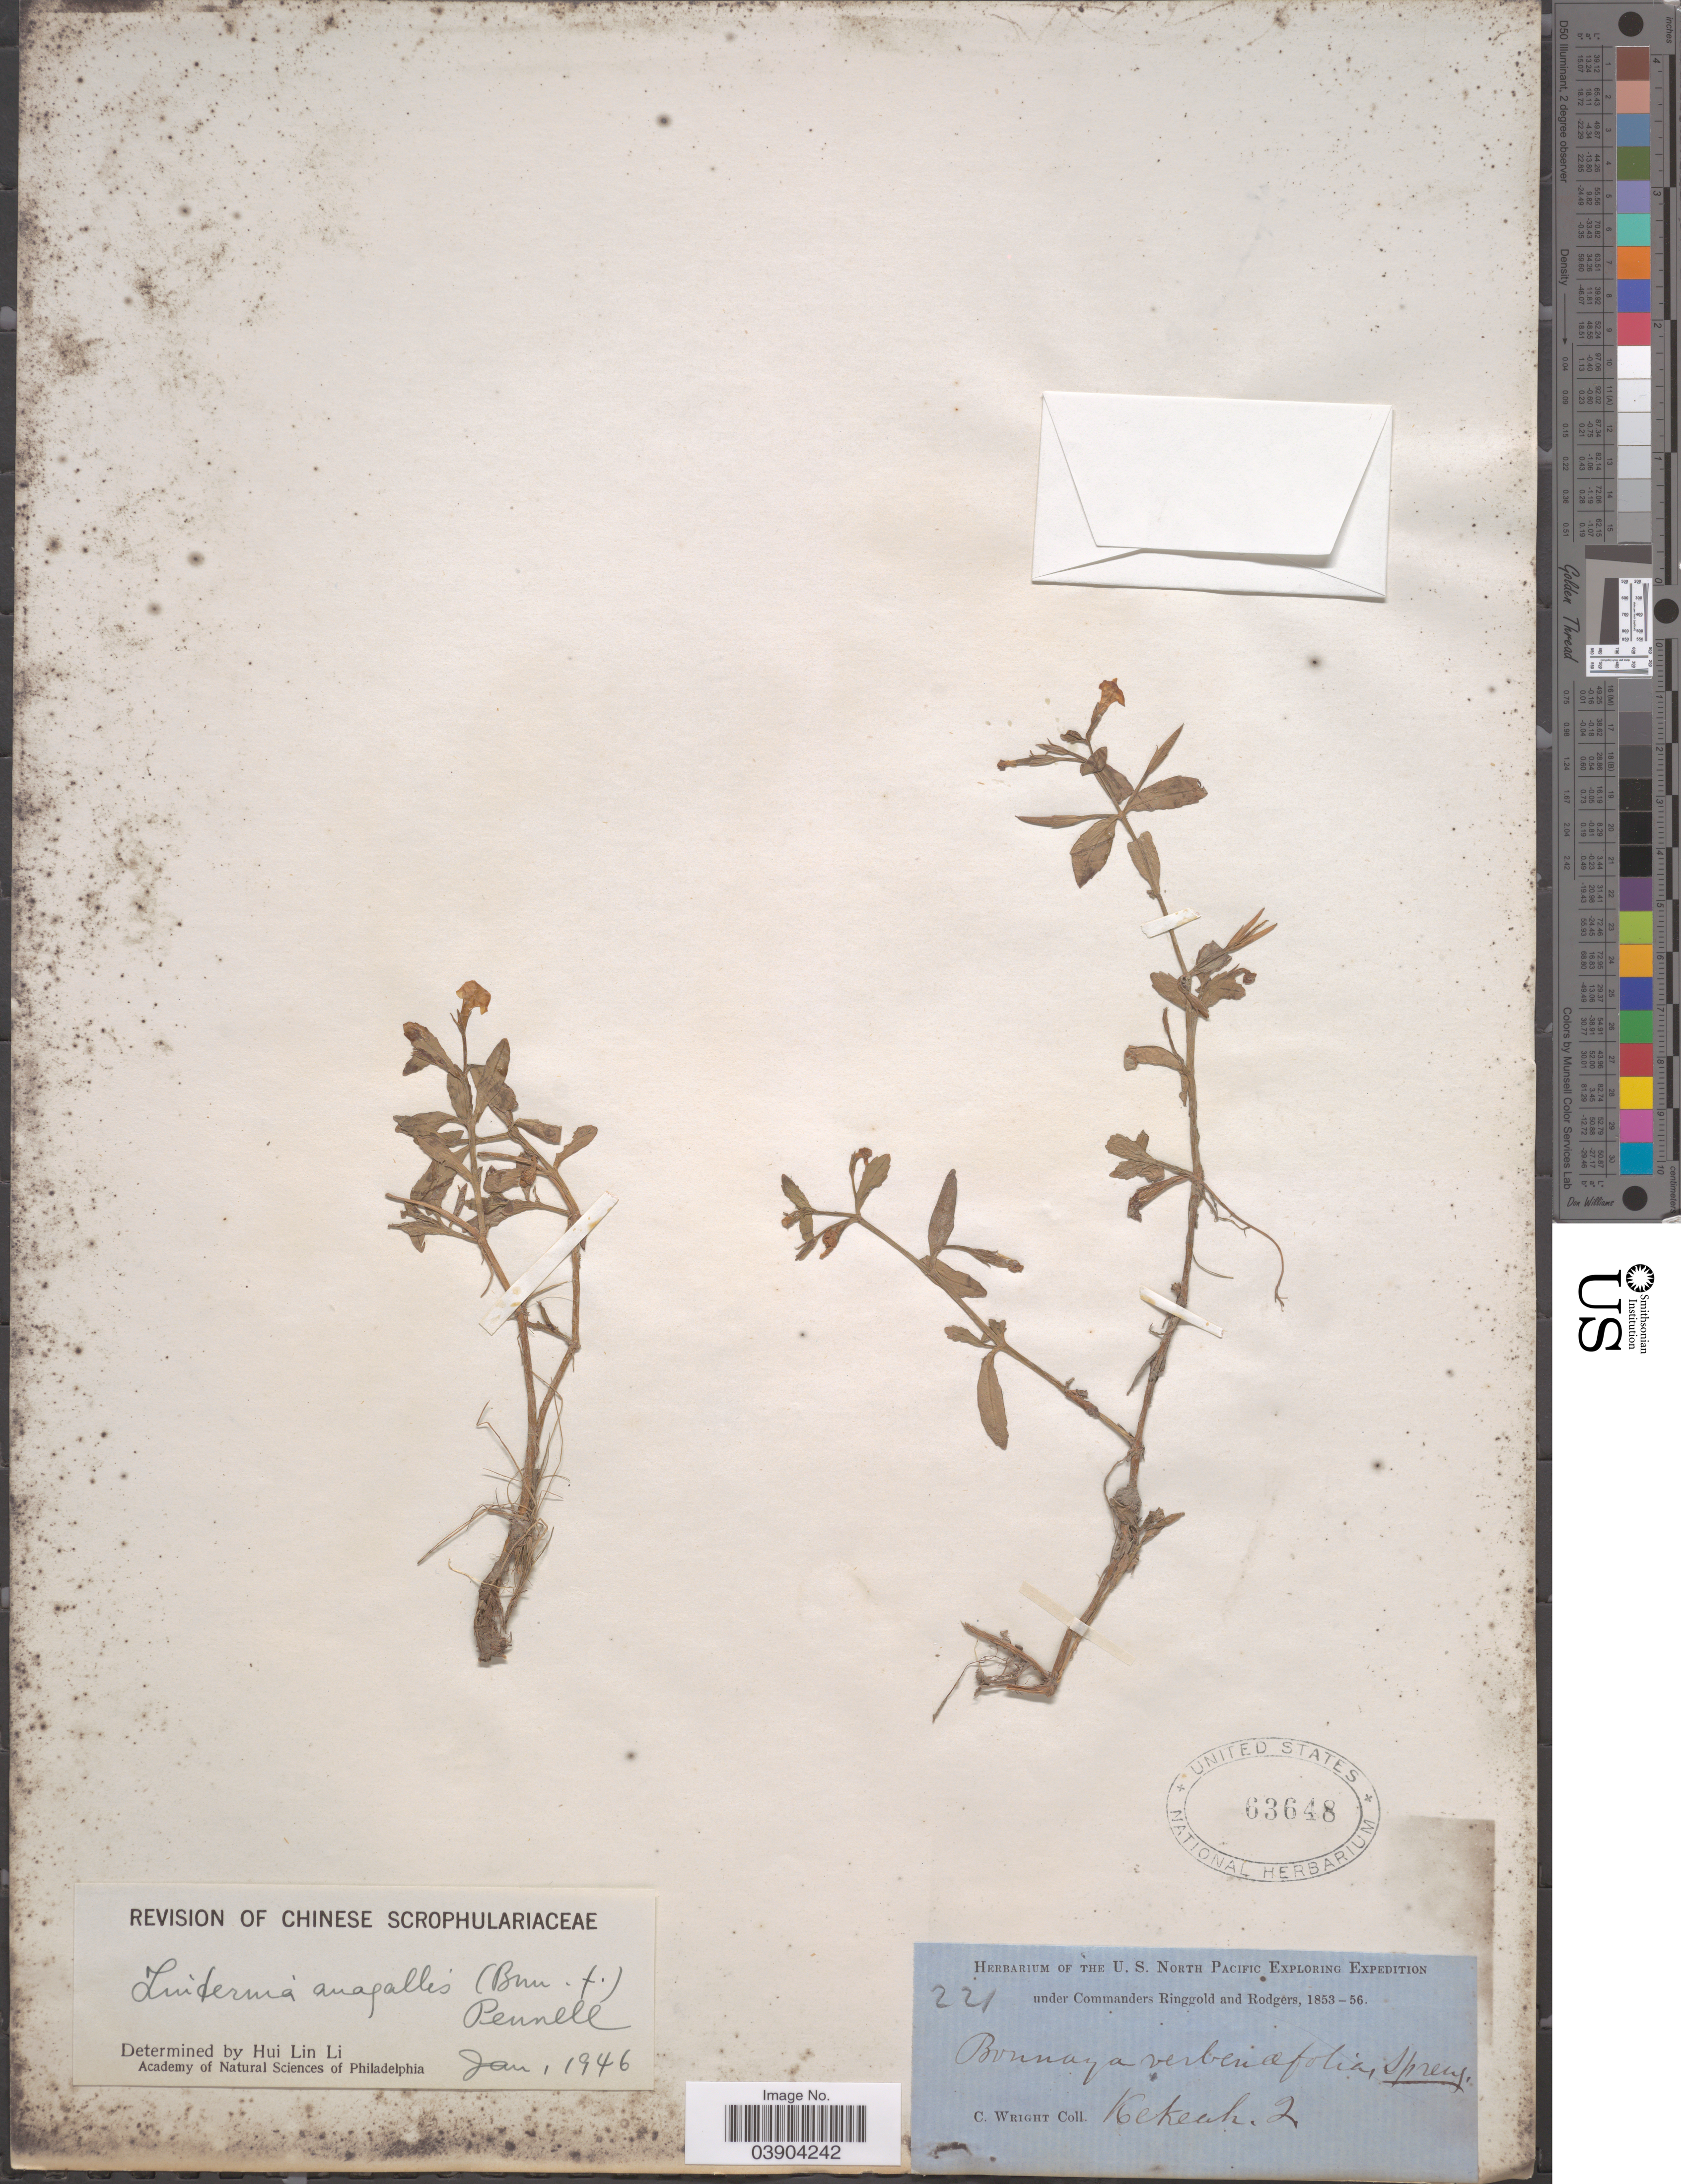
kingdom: Plantae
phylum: Tracheophyta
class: Magnoliopsida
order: Lamiales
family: Linderniaceae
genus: Lindernia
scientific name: Lindernia anagallis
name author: (Burm. f.) Pennell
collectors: C. Wright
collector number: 221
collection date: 1853/1856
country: Japan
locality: Kekeah I.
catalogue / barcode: US 63648